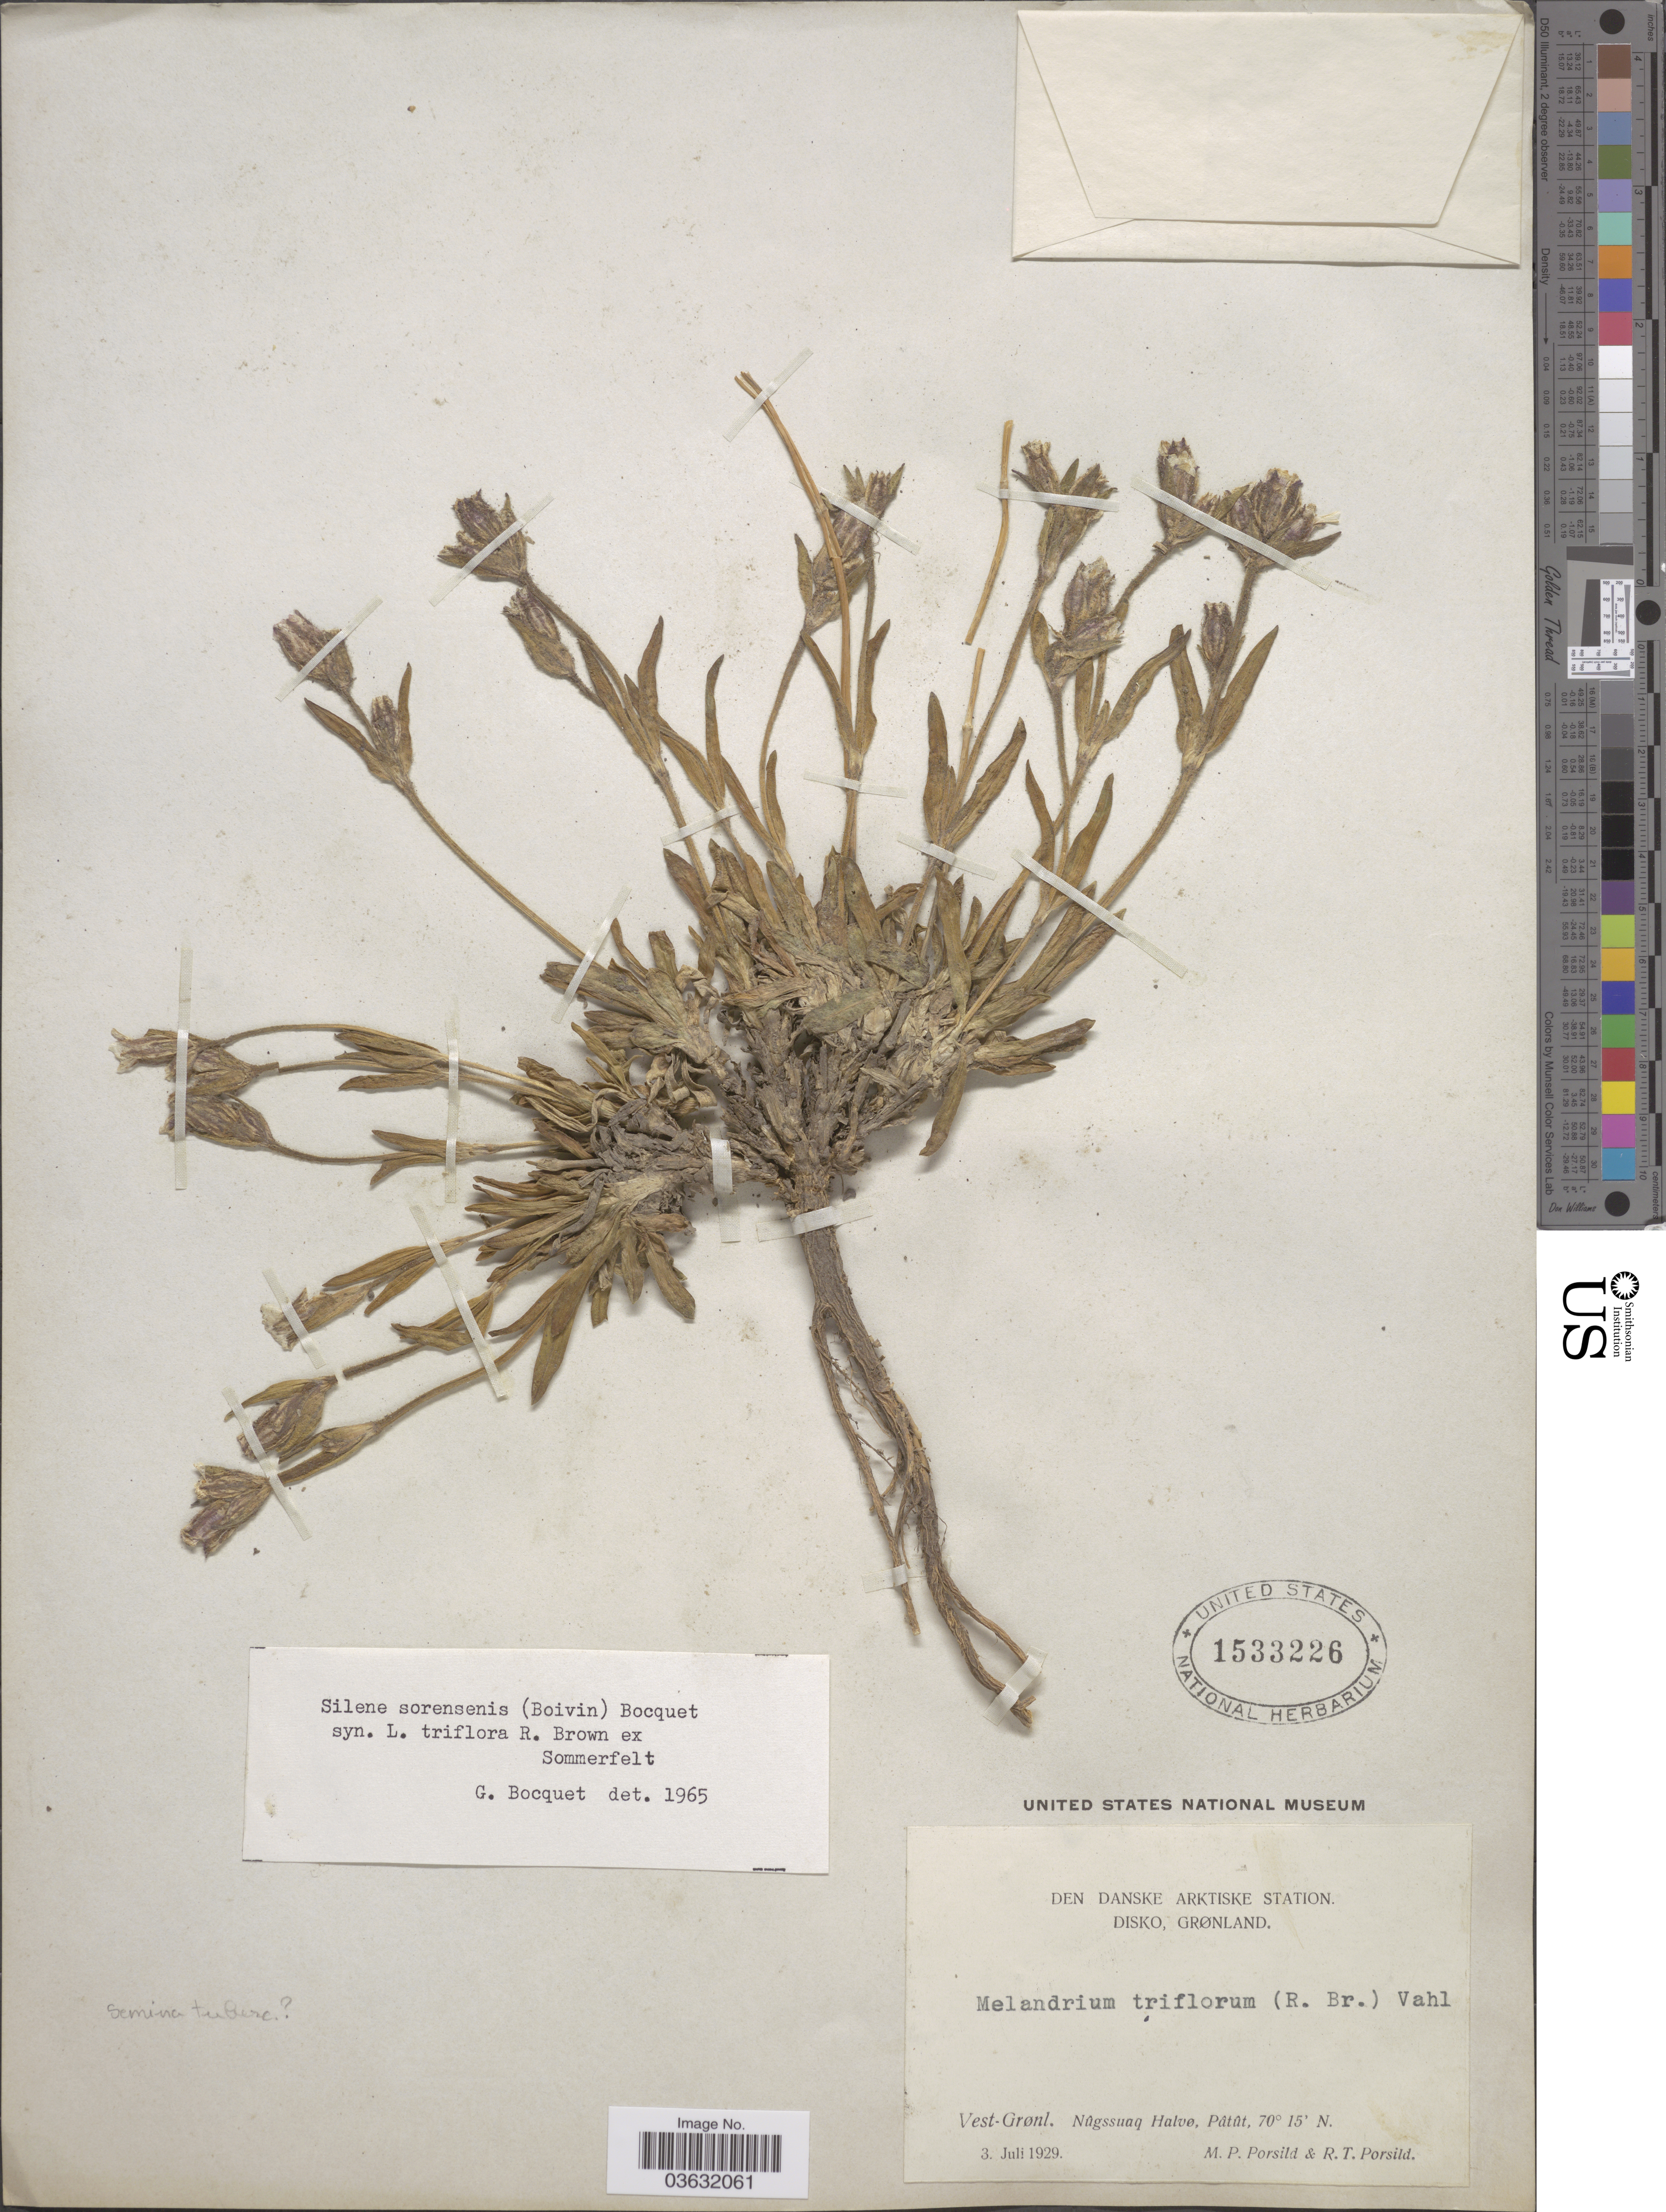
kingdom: Plantae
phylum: Tracheophyta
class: Magnoliopsida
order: Caryophyllales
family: Caryophyllaceae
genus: Silene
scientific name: Silene sorensenis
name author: (B. Boivin) Bocquet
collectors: M. P. Porsild & R. T. Porsild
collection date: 1929-07-03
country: Greenland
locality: Den Danske Arktiske Station. Disko. Vest-Grønl. Nûgssuaq Halvø, Pâtût.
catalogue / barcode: US 1533226